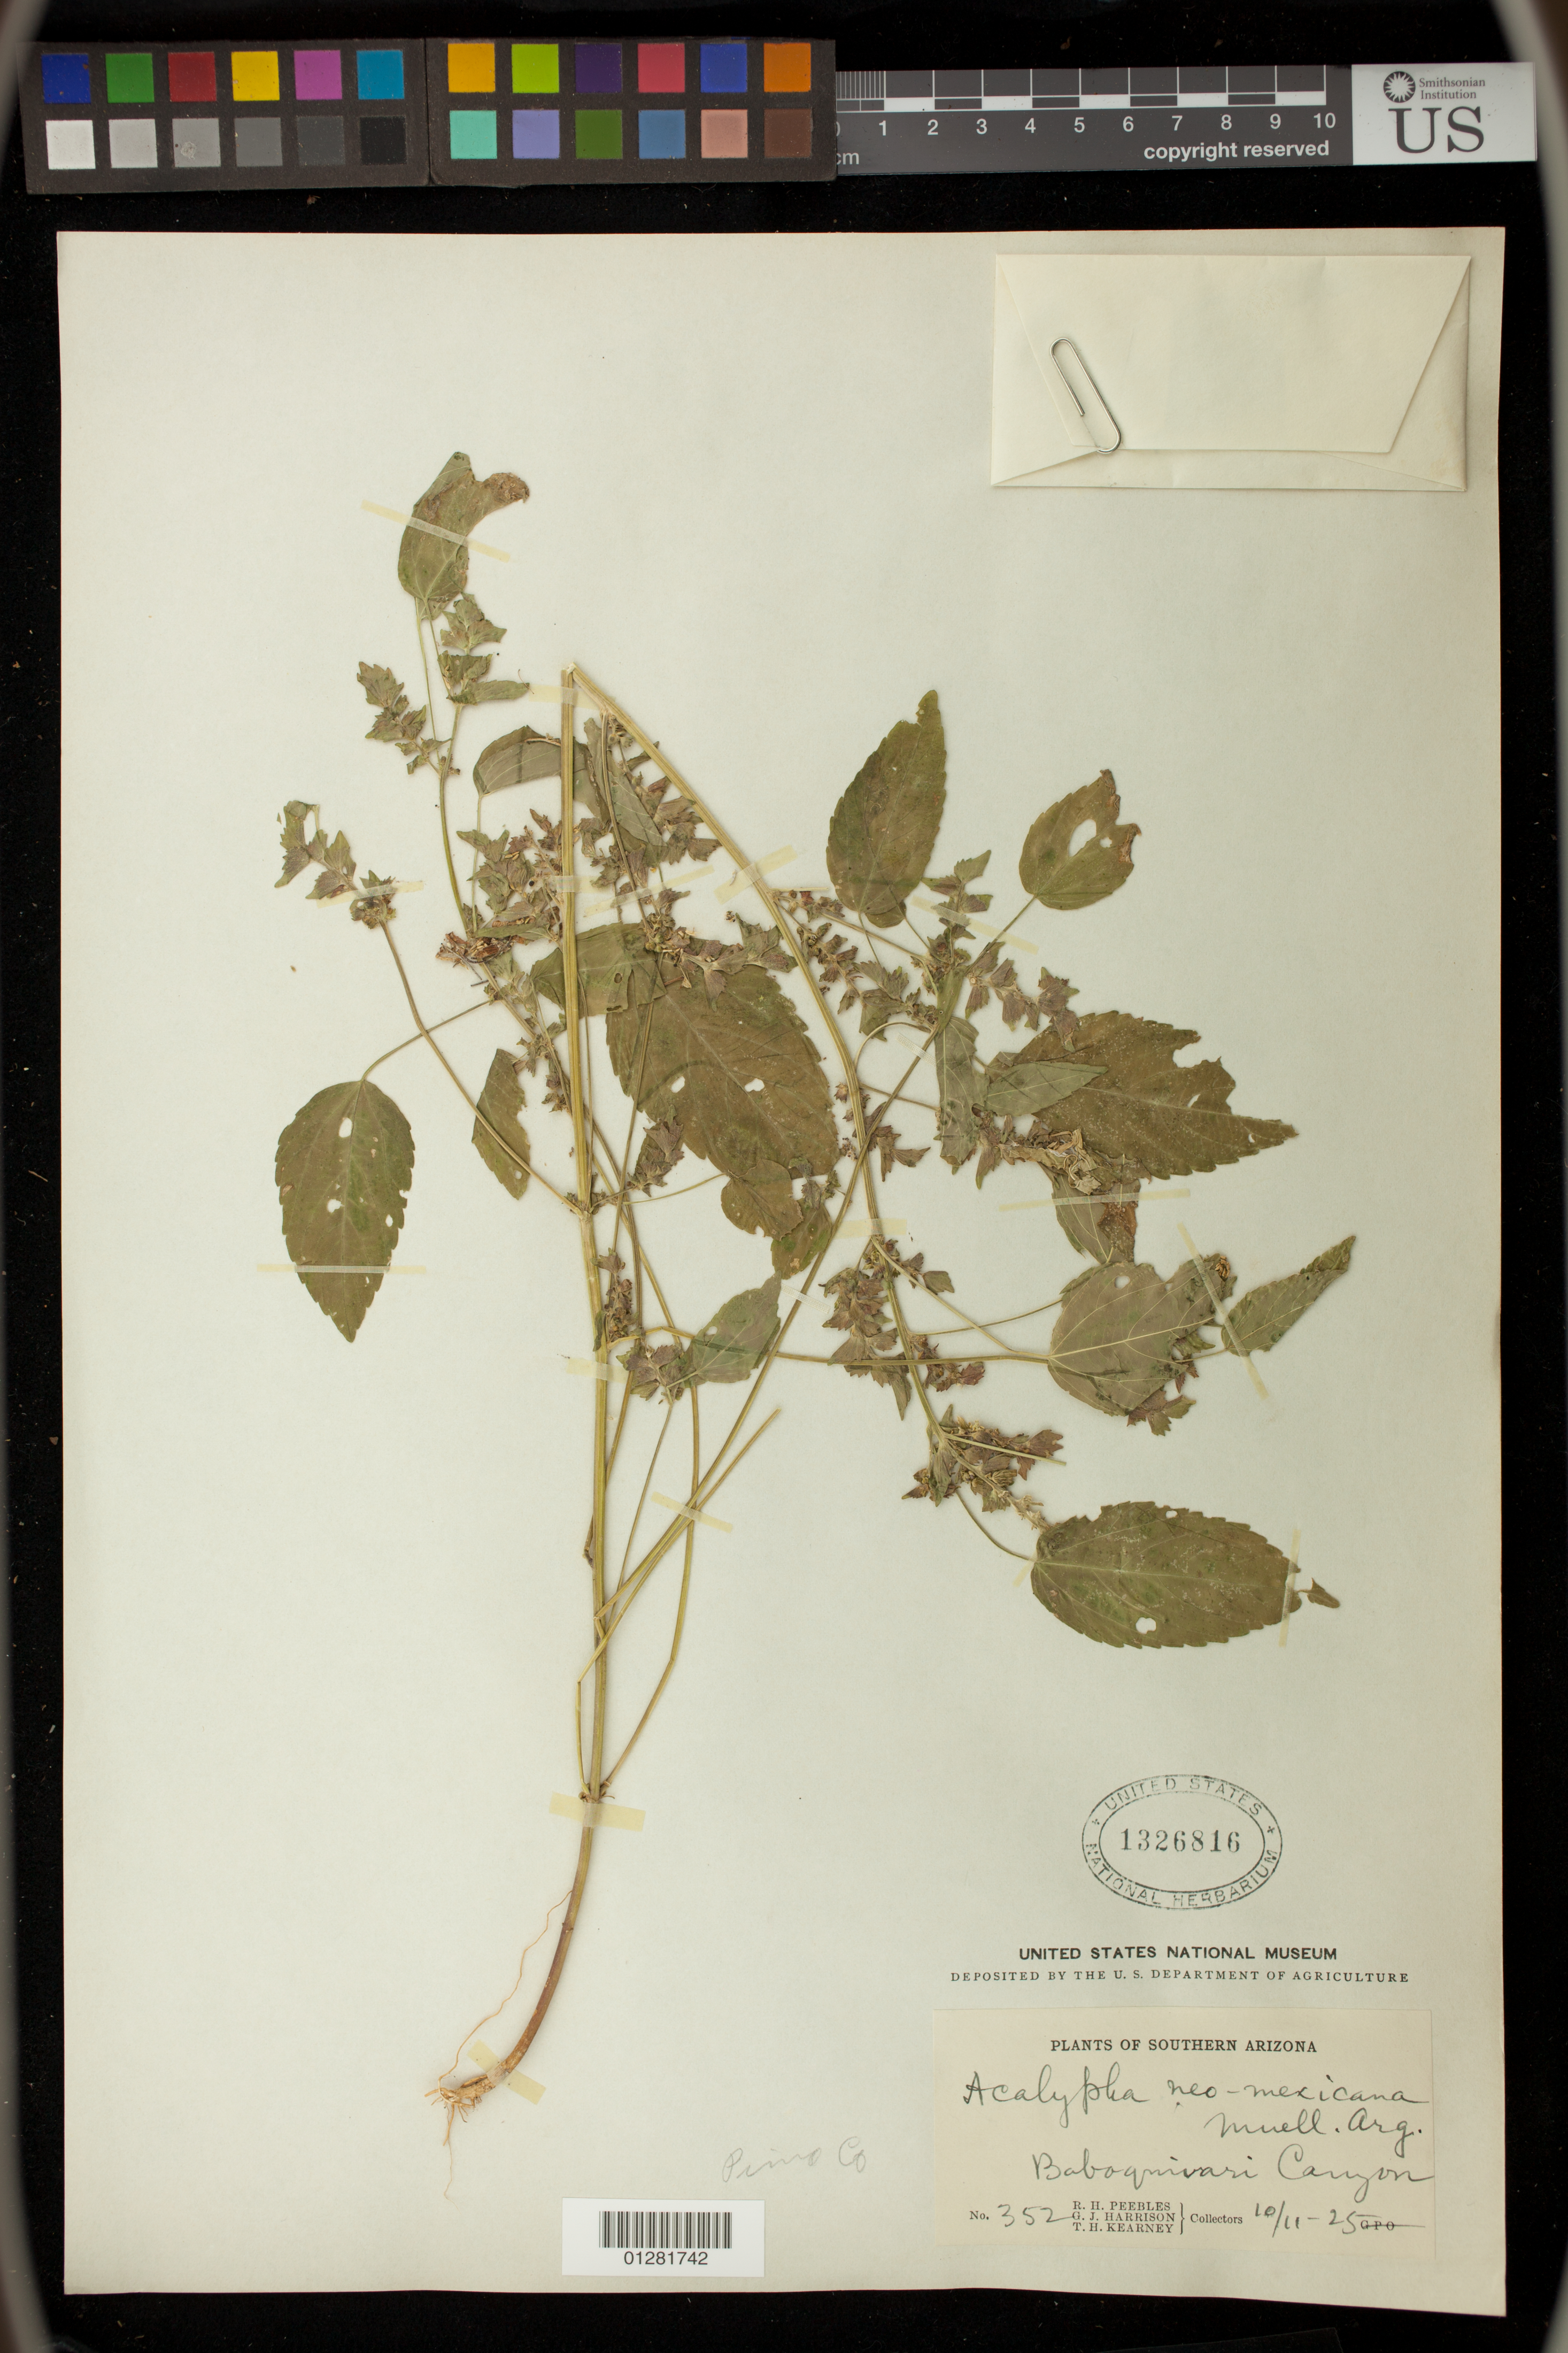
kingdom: Plantae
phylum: Tracheophyta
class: Magnoliopsida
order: Malpighiales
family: Euphorbiaceae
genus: Acalypha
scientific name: Acalypha neomexicana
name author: Müll. Arg.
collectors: R. H. Peebles, G. J. Harrison & T. H. Kearney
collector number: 352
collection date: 1925-11-10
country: United States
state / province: Arizona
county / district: Pima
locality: Baboquivari Canyon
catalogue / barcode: US 1326816